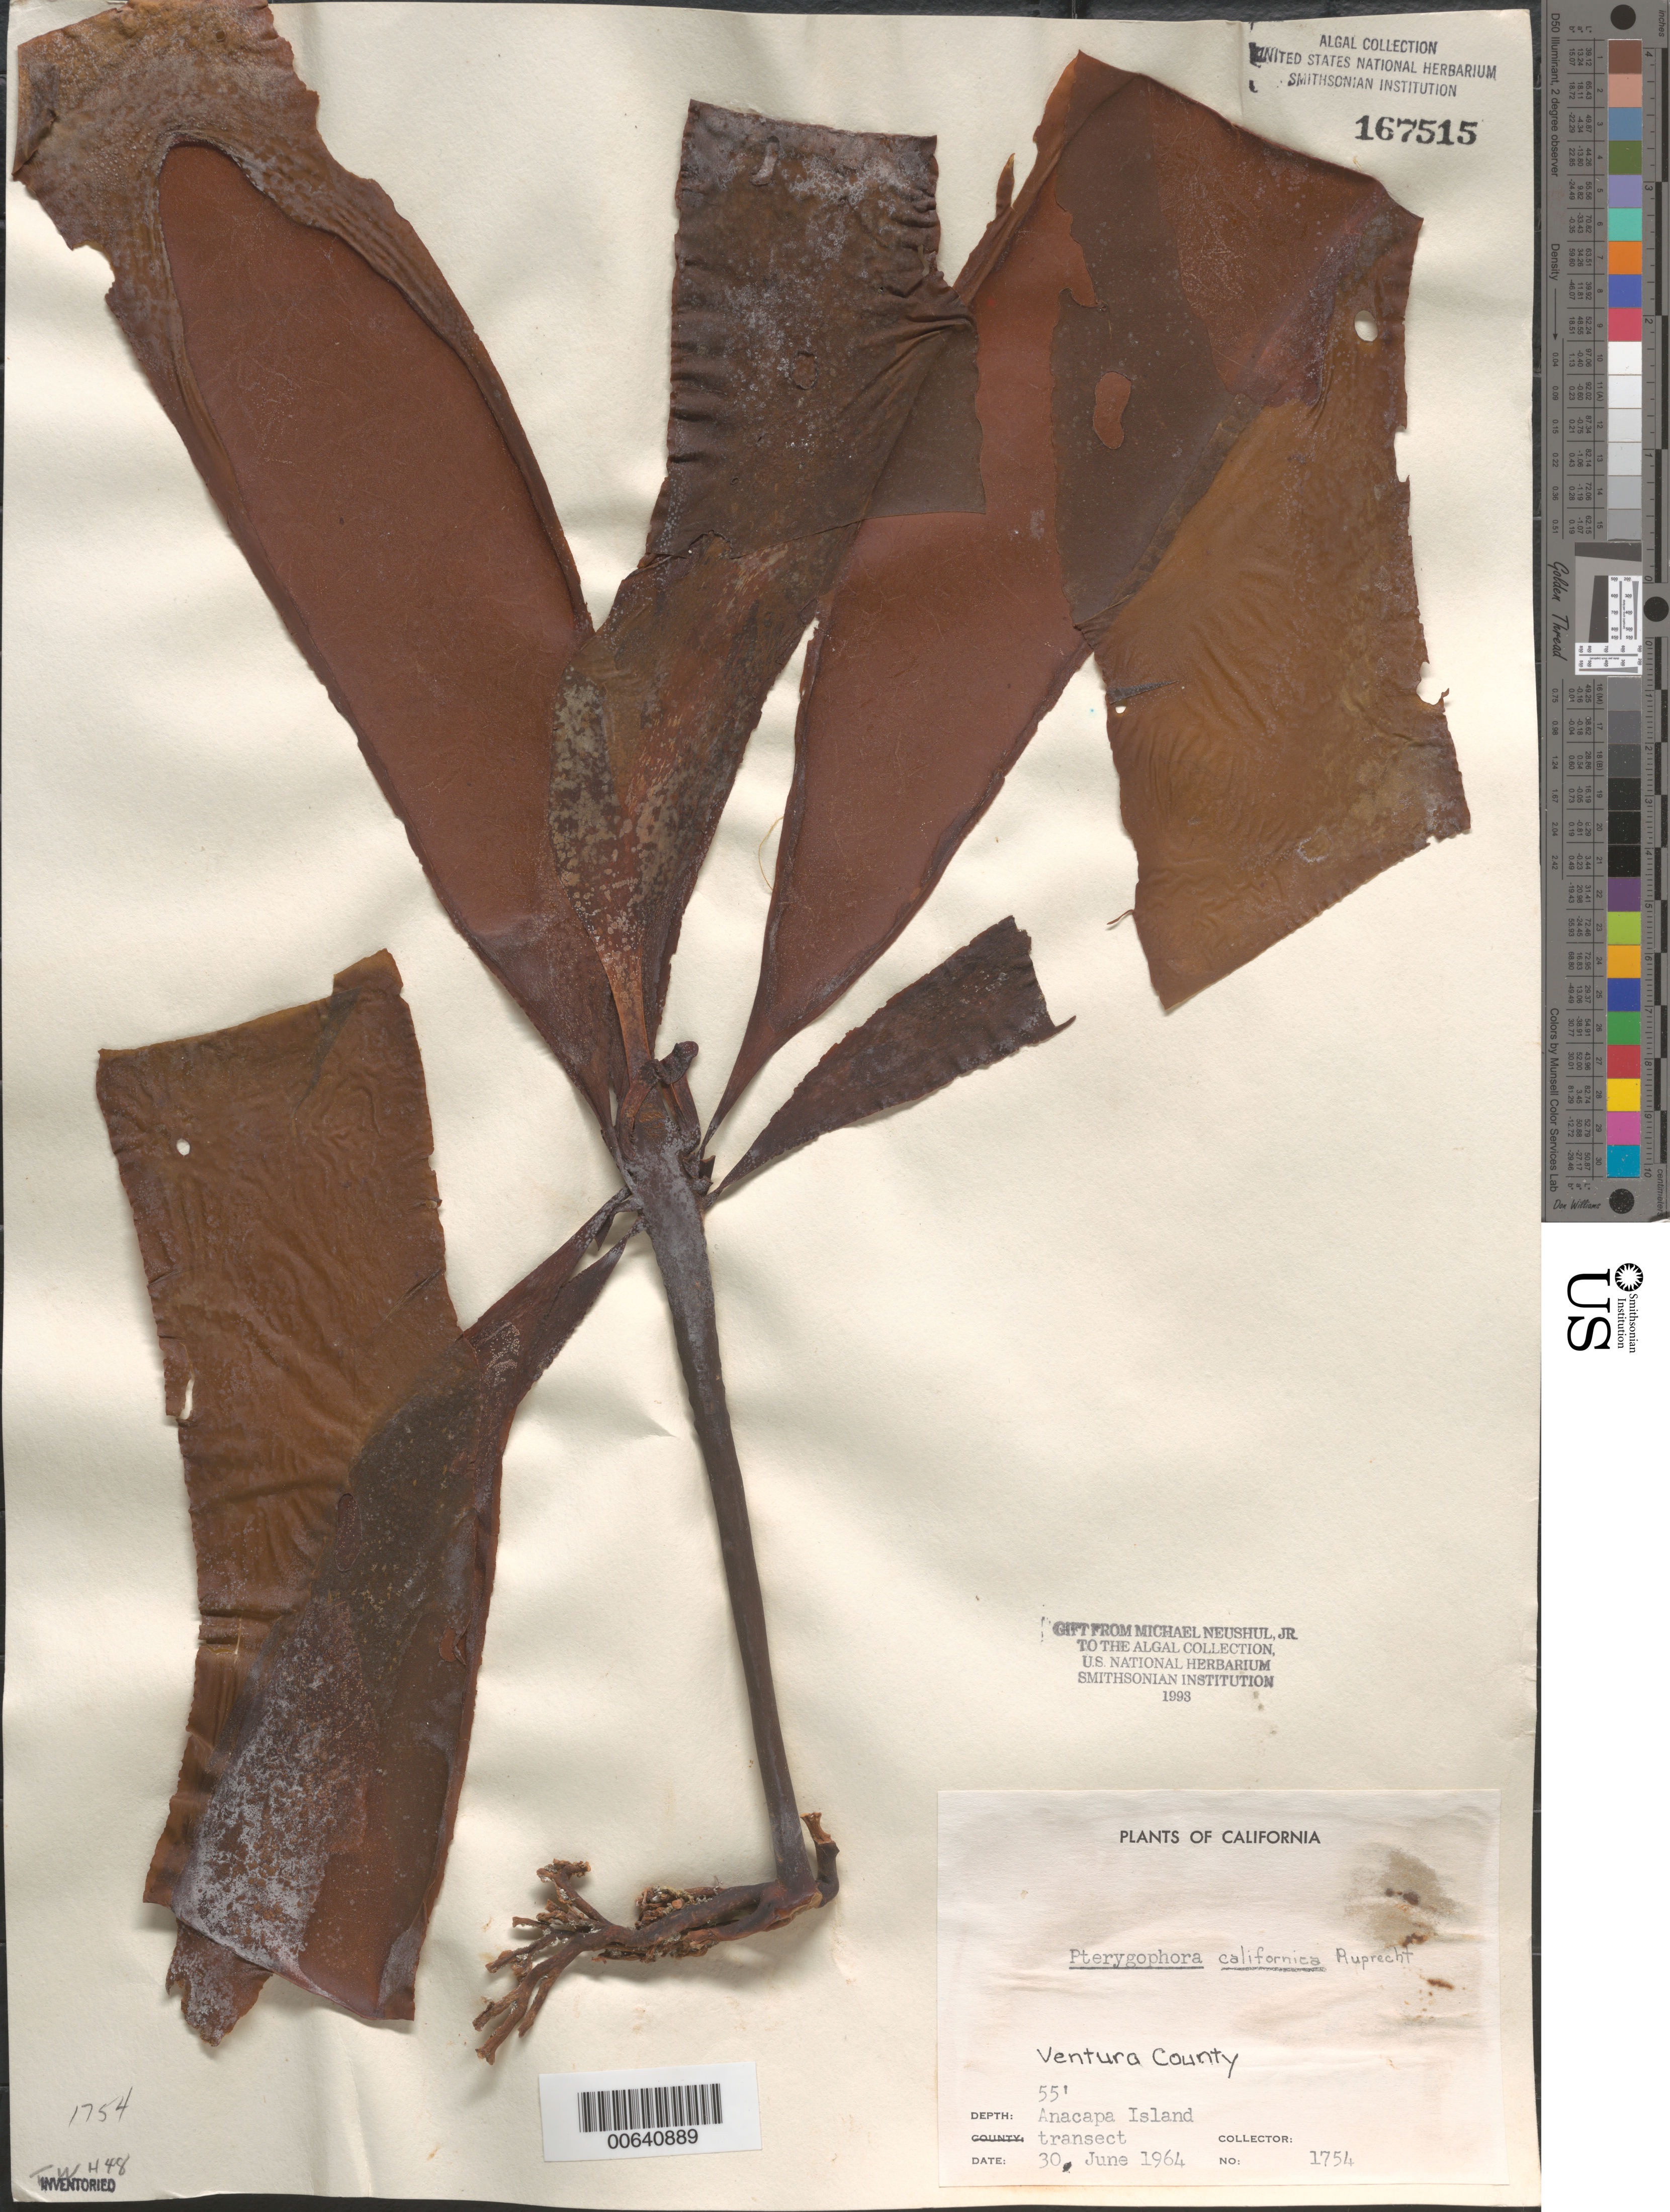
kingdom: Chromista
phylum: Ochrophyta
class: Phaeophyceae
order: Laminariales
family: Alariaceae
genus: Pterygophora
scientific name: Pterygophora californica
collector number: Neushul 1754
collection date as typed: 30 Jun 1964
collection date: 1964-06-30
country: United States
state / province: California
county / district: Ventura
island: Anacapa Island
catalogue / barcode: US 167515